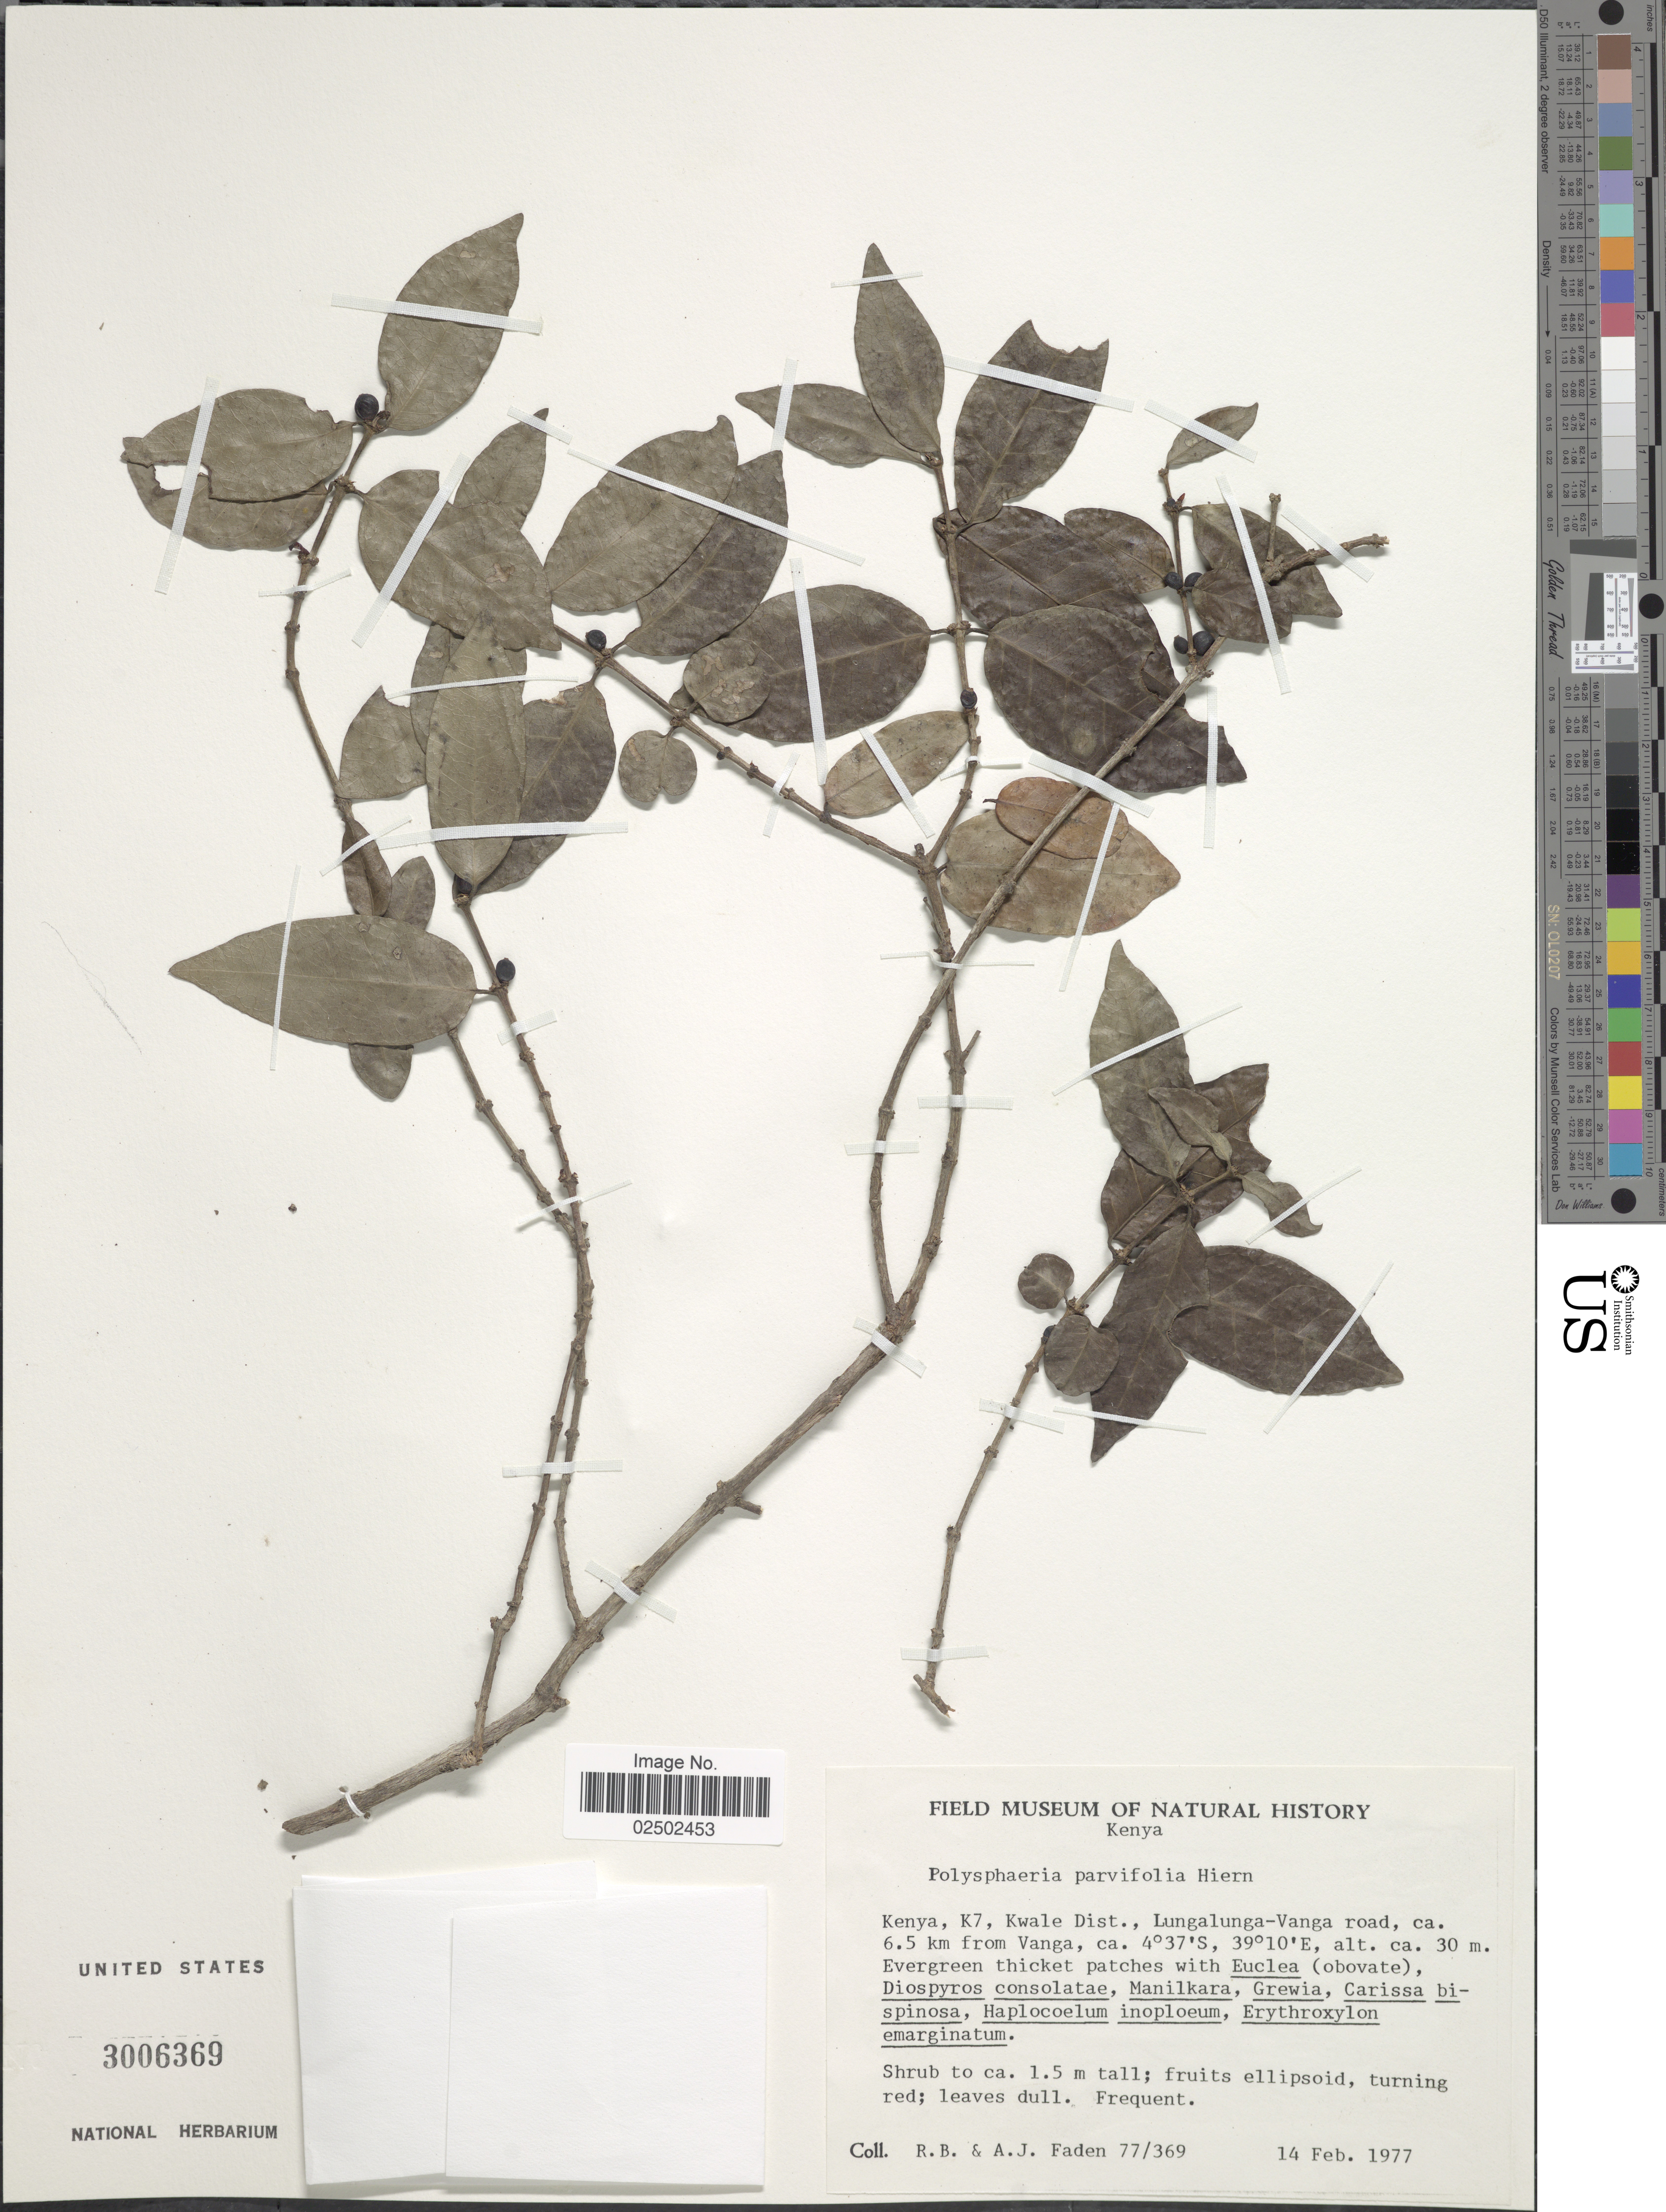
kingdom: Plantae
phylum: Tracheophyta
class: Magnoliopsida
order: Gentianales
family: Rubiaceae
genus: Polysphaeria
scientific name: Polysphaeria parvifolia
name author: Hiern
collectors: R. B. Faden & A. J. Faden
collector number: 77/369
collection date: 1977-02-14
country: Kenya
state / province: Kwale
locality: K7., Lungalunga-Vanga Road, ca. 6.5 km from Vanga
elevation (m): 30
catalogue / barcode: US 3006369